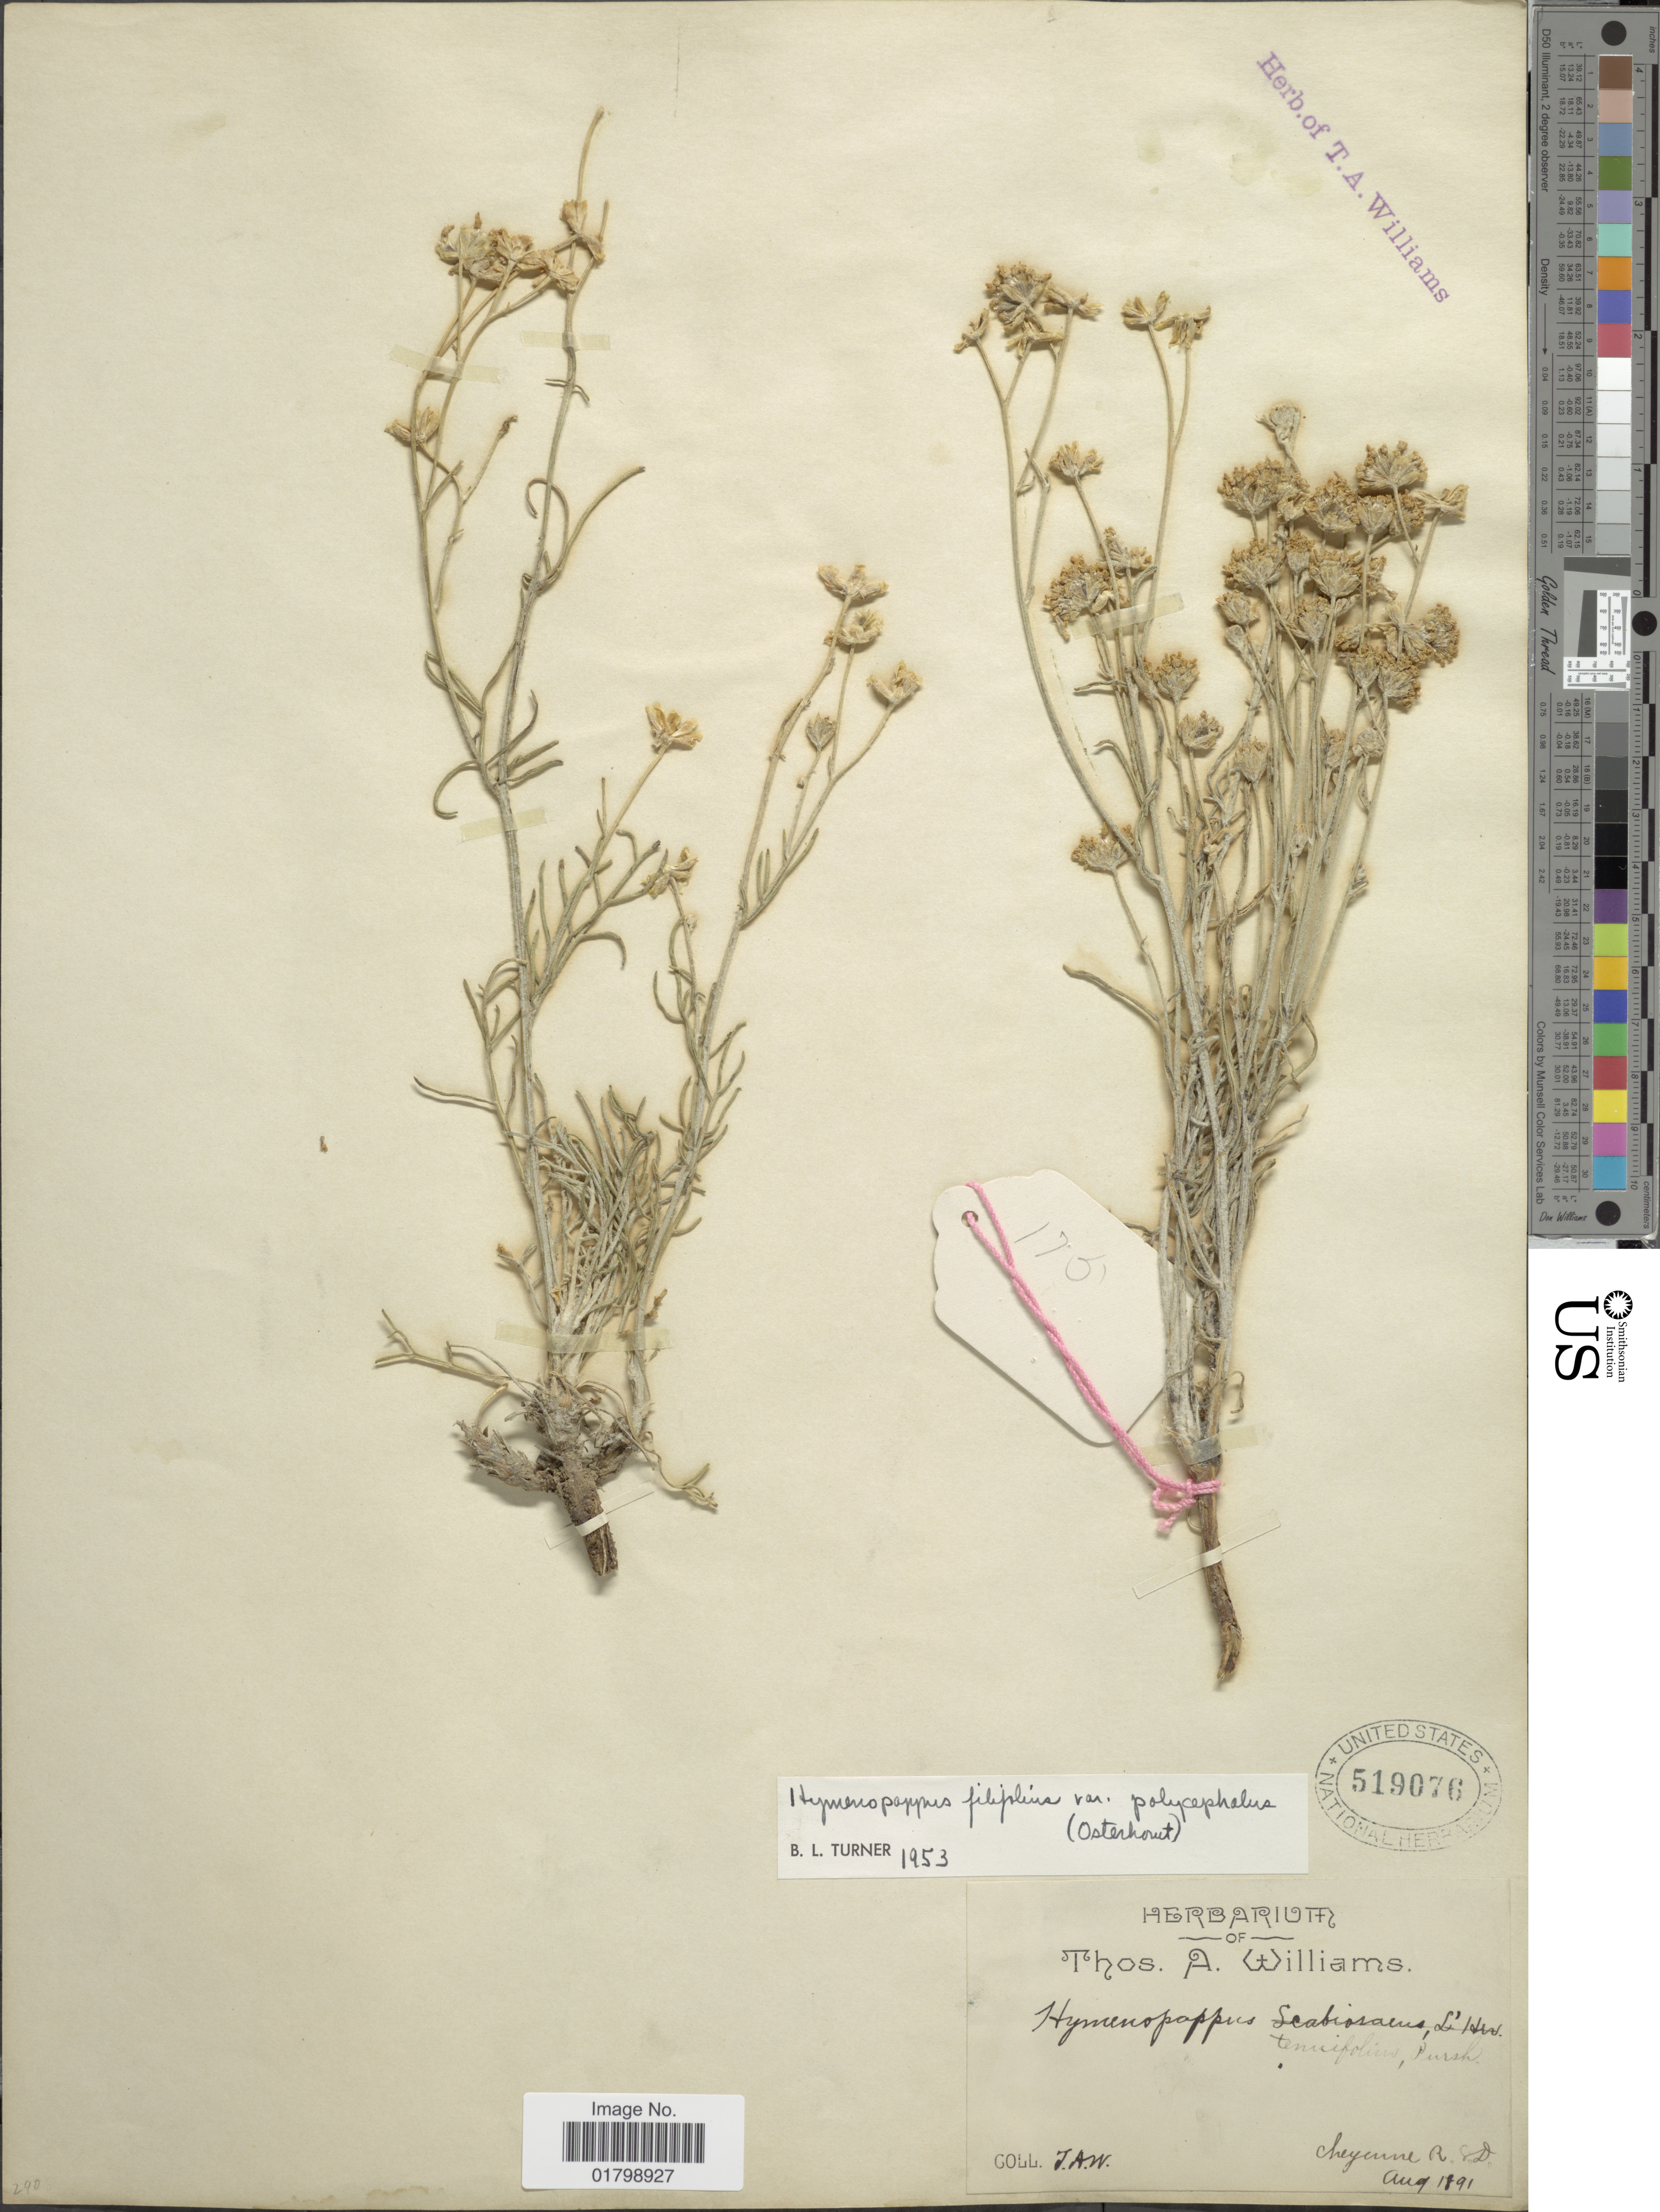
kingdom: Plantae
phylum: Tracheophyta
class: Magnoliopsida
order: Asterales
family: Asteraceae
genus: Hymenopappus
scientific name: Hymenopappus filifolius var. polycephalus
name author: (Osterh.) B.L. Turner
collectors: T. A. Williams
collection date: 1891-08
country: United States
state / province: South Dakota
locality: Cheyenne R.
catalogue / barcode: US 519076